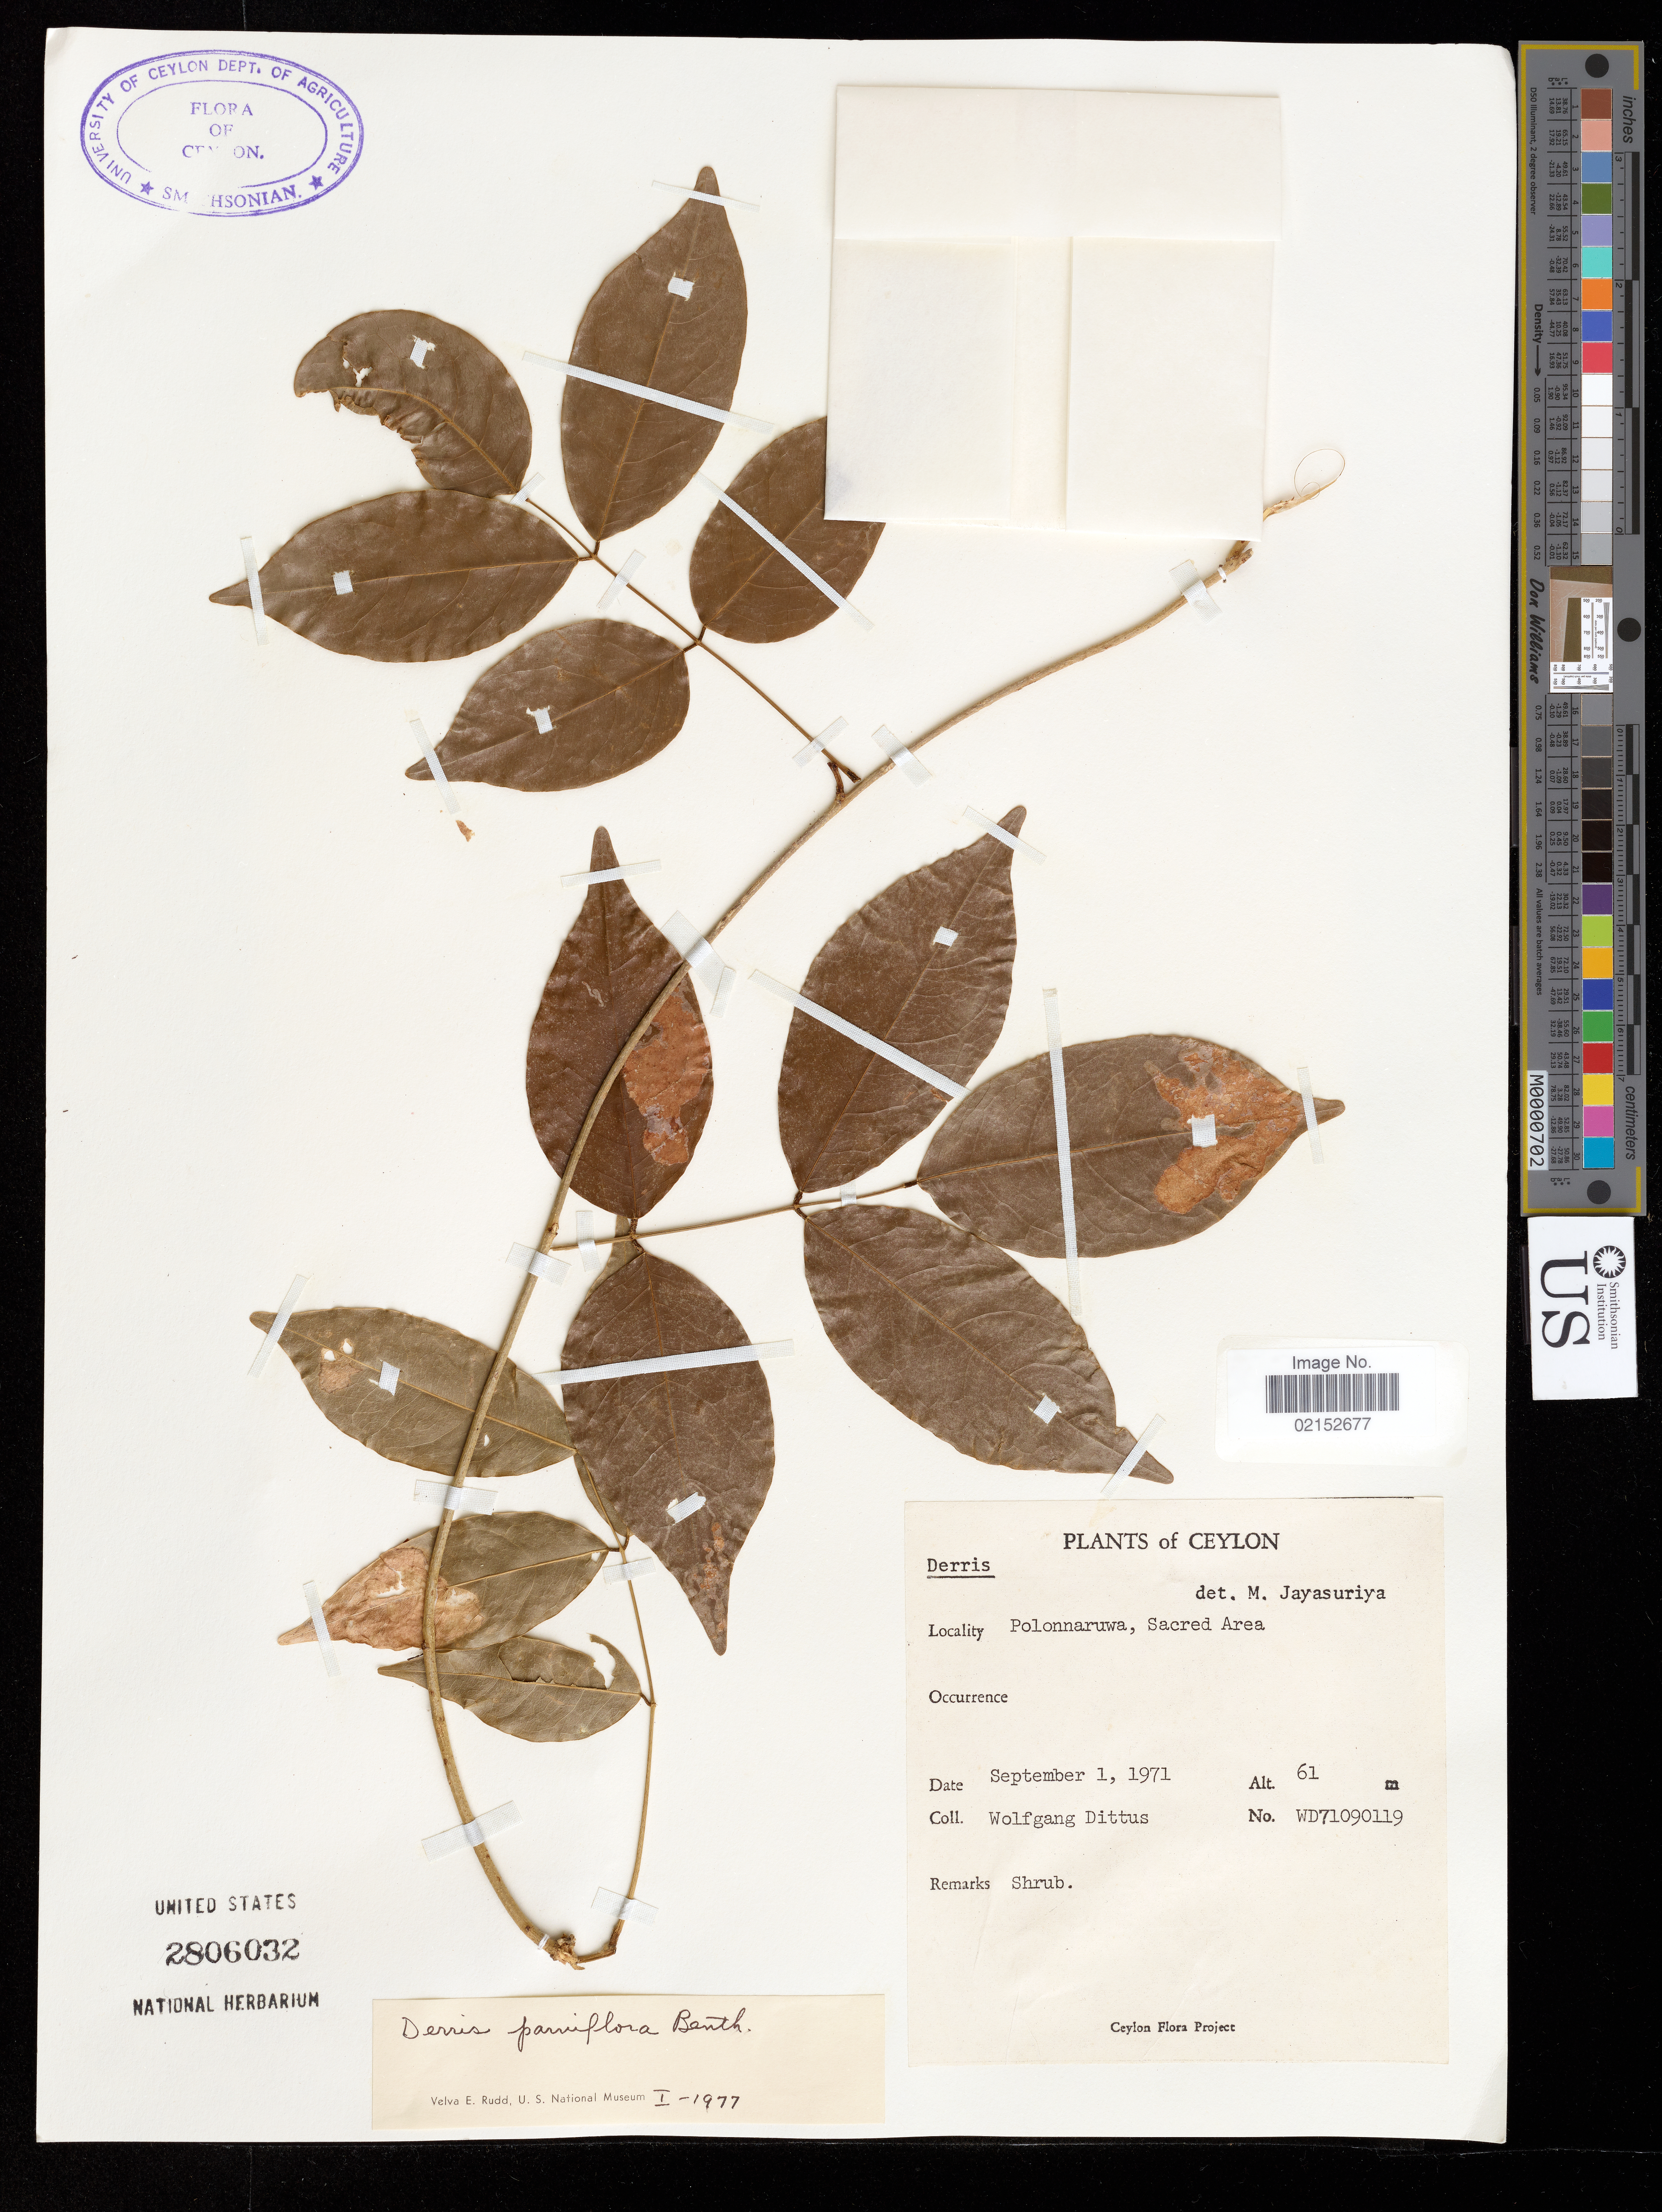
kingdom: Plantae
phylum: Tracheophyta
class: Magnoliopsida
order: Fabales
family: Fabaceae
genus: Derris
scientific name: Derris parviflora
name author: Benth.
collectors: W. Dittus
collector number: WS71090119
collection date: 1971-09-01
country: Sri Lanka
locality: Ceylon. Polonnaruwa, Sacred Area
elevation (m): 61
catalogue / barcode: US 2806032